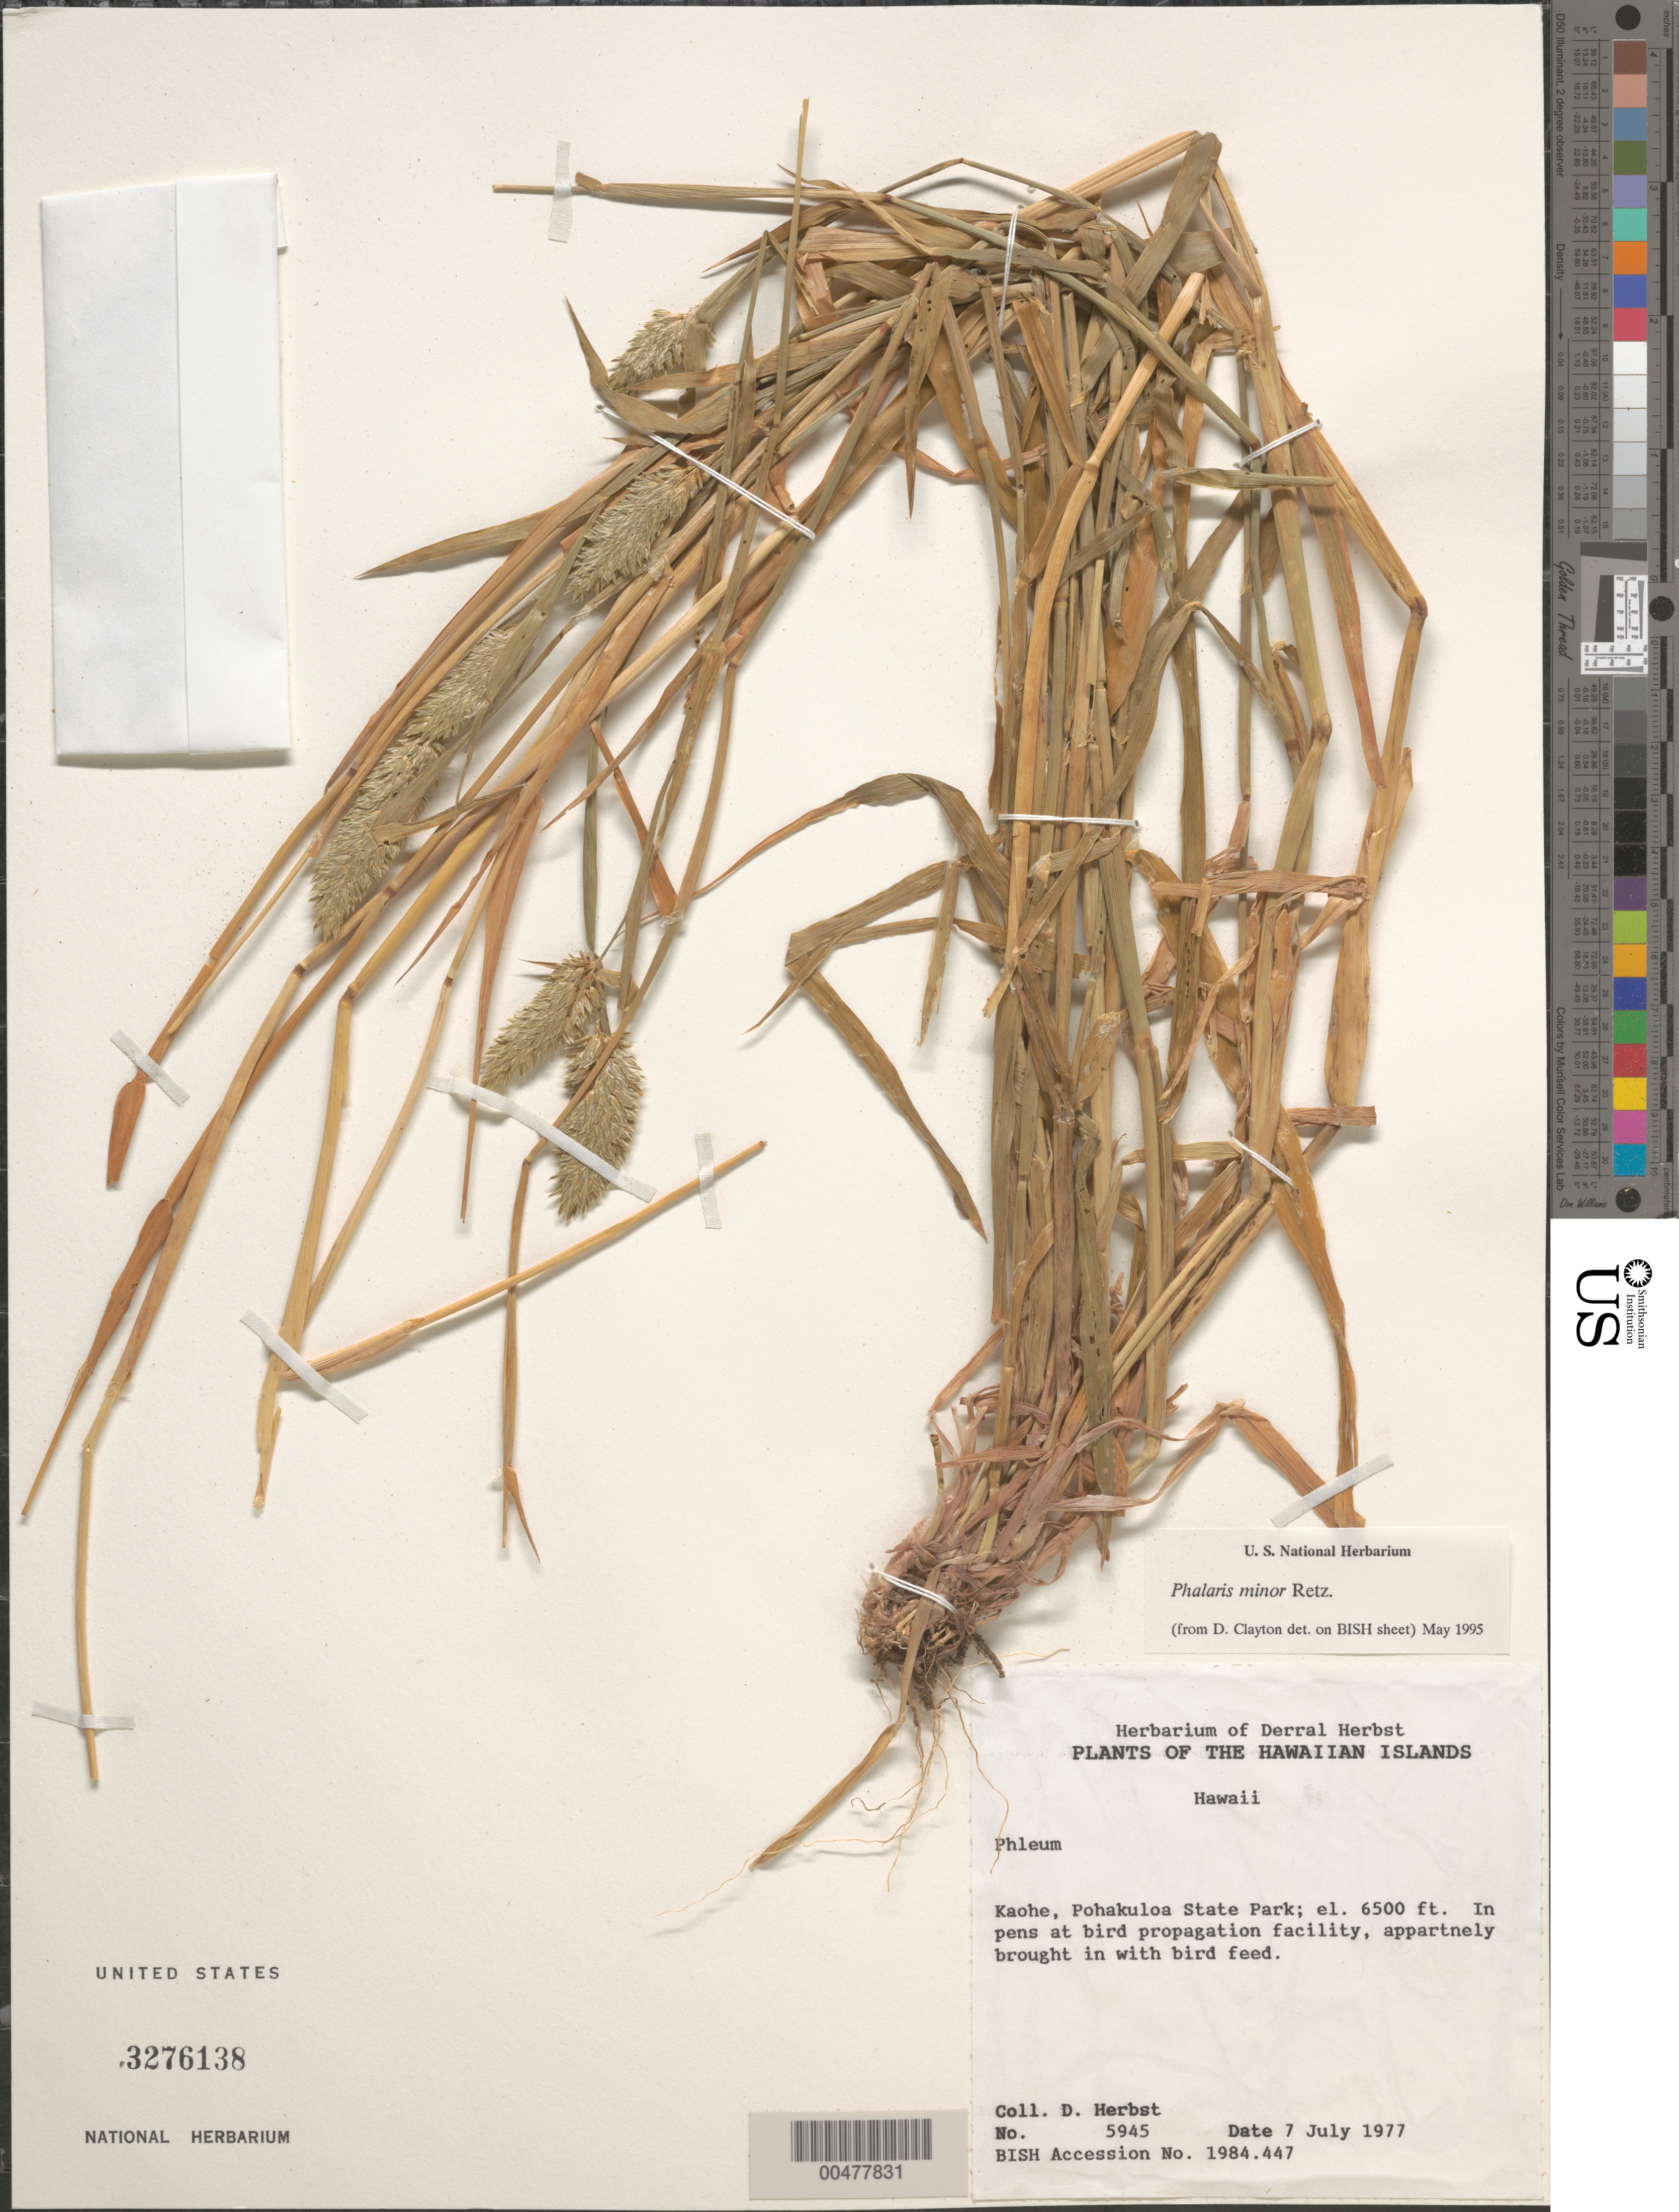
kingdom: Plantae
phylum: Tracheophyta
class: Liliopsida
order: Poales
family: Poaceae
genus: Phalaris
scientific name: Phalaris minor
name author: Retz.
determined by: Clayton, D.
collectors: D. R. Herbst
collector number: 5945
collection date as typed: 7 Jul 1977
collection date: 1977-07-07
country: United States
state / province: Hawaii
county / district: Hawaii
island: Hawaii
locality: Kaohe, Pohakuloa State Park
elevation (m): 1981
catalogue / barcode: US 3276138